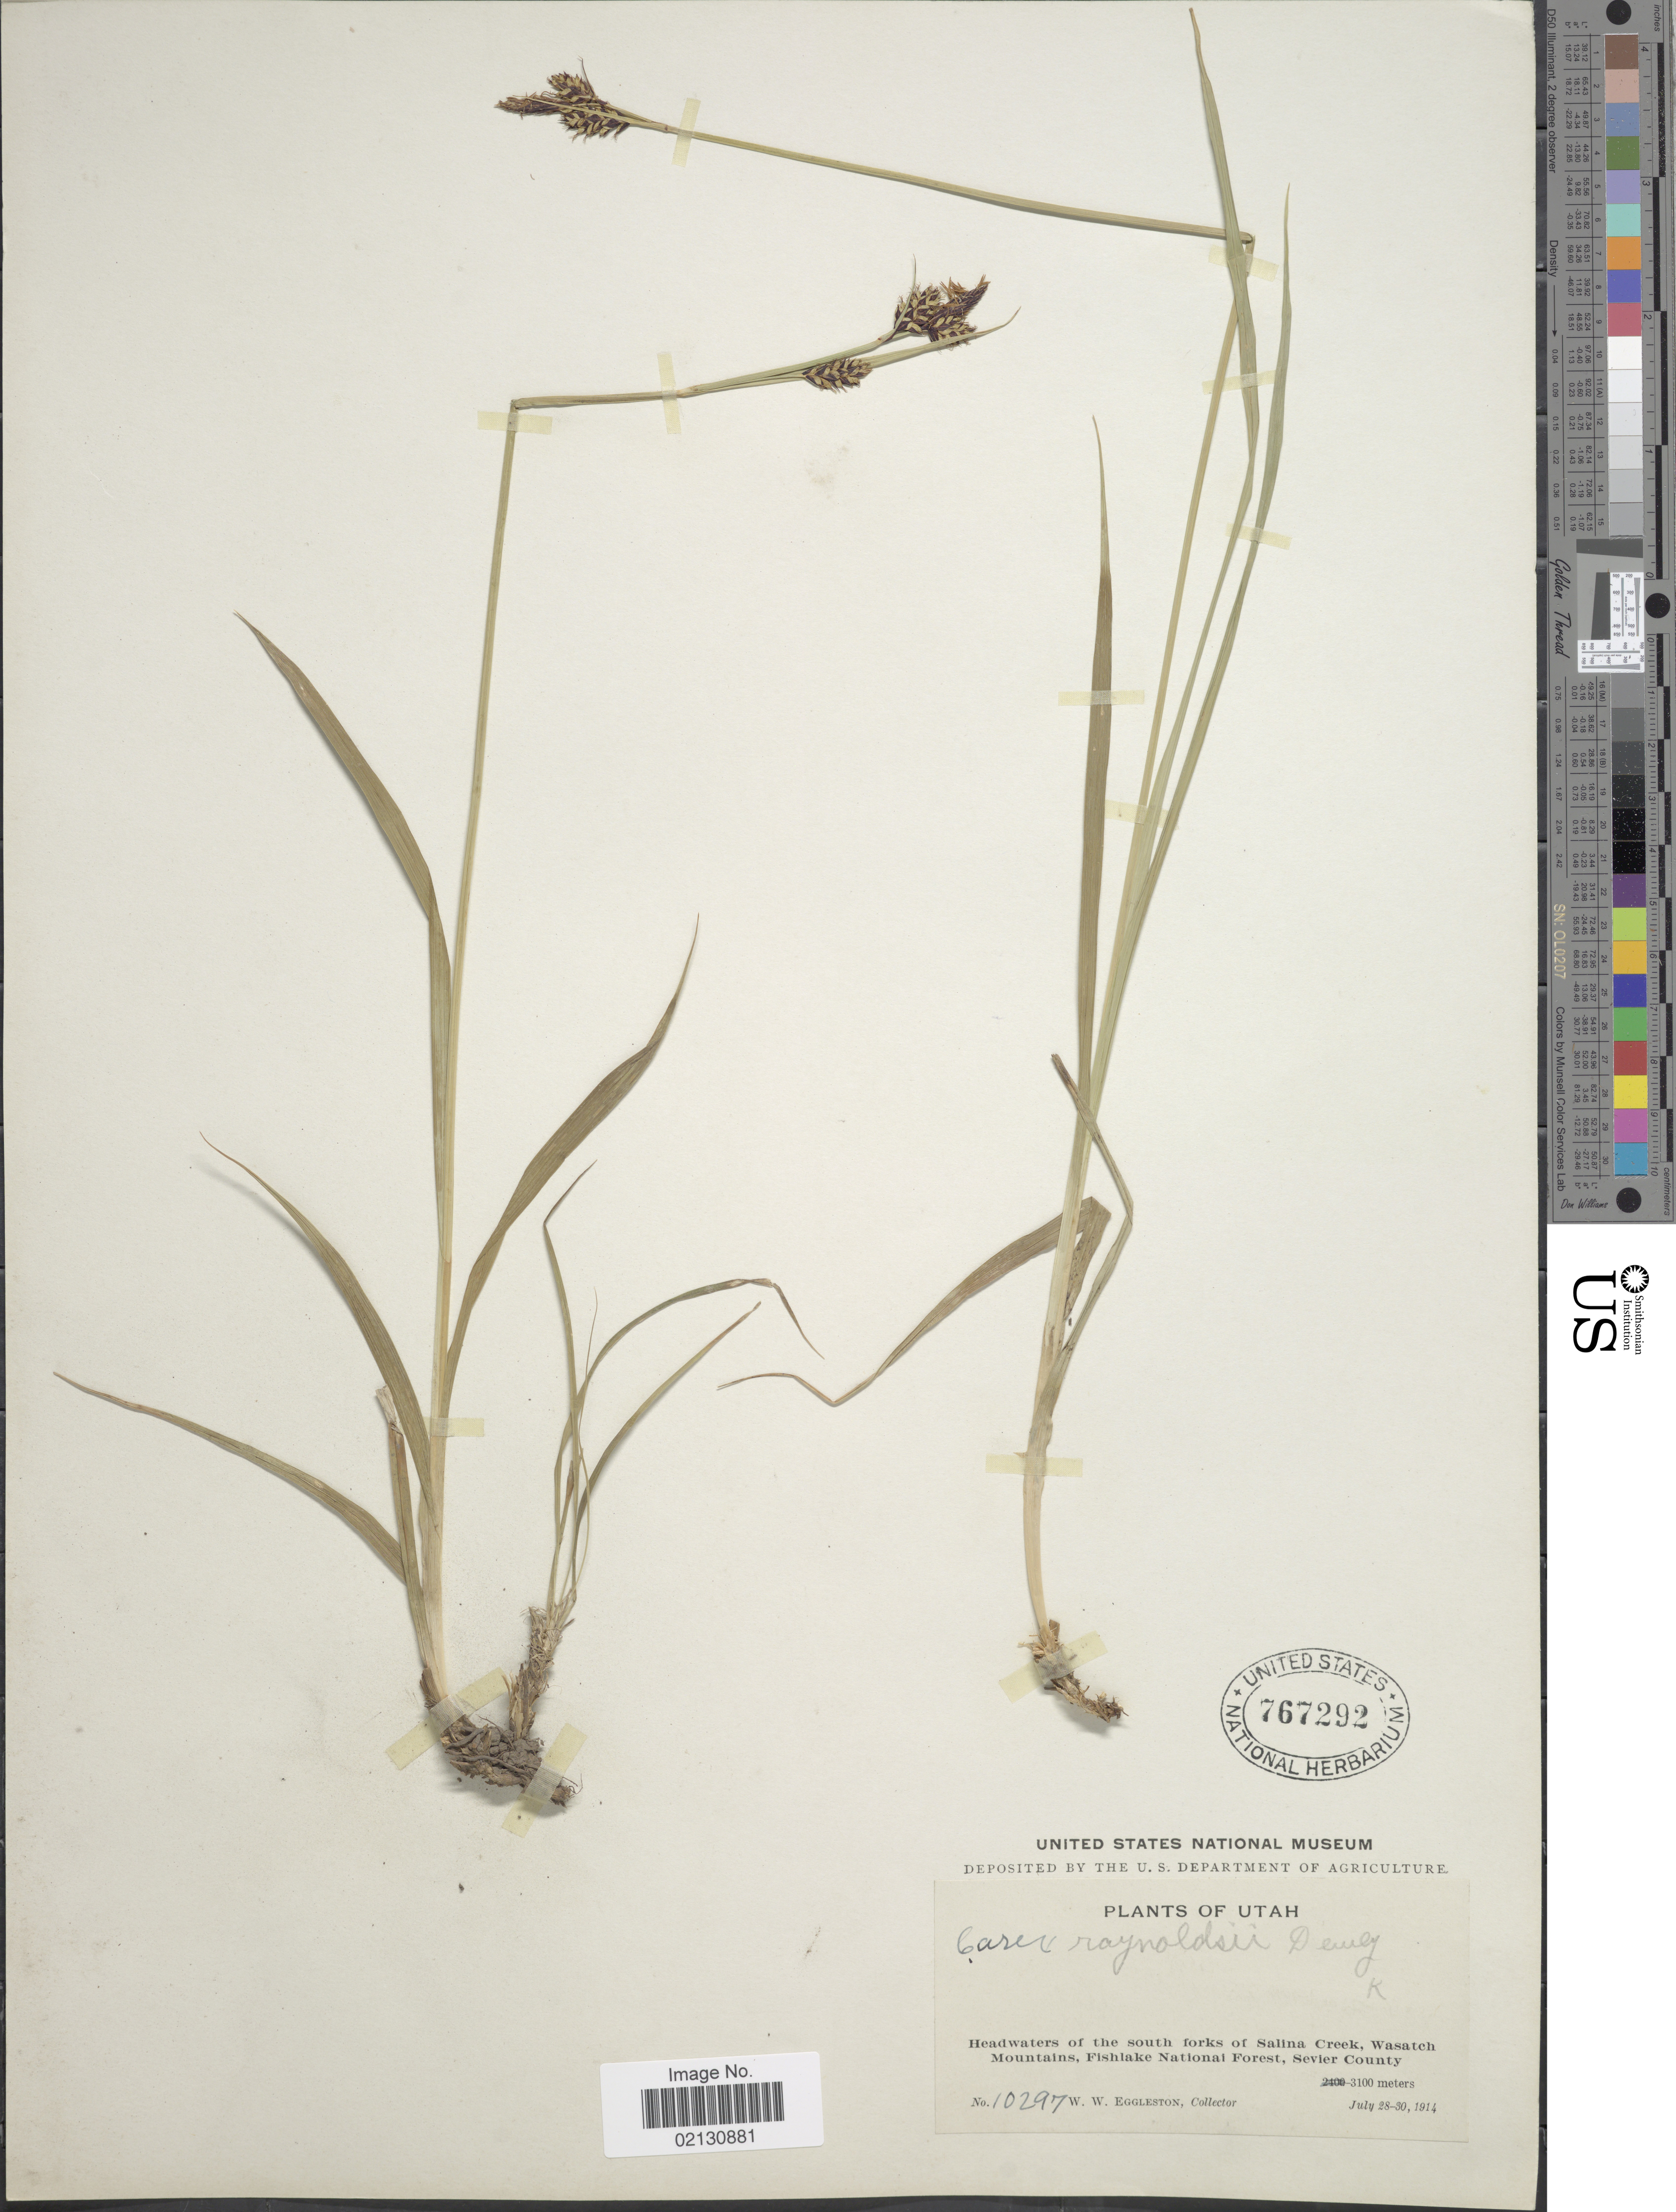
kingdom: Plantae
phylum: Tracheophyta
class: Liliopsida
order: Poales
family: Cyperaceae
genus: Carex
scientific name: Carex raynoldsii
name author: Dewey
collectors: W. W. Eggleston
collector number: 10297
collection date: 1914-07-28/1914-07-30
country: United States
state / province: Utah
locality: Headwaters of the south forks of Salina Creek, Wasatch Mountains, Fishlake National Forest, Sevier County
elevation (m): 3100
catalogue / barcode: US 767292